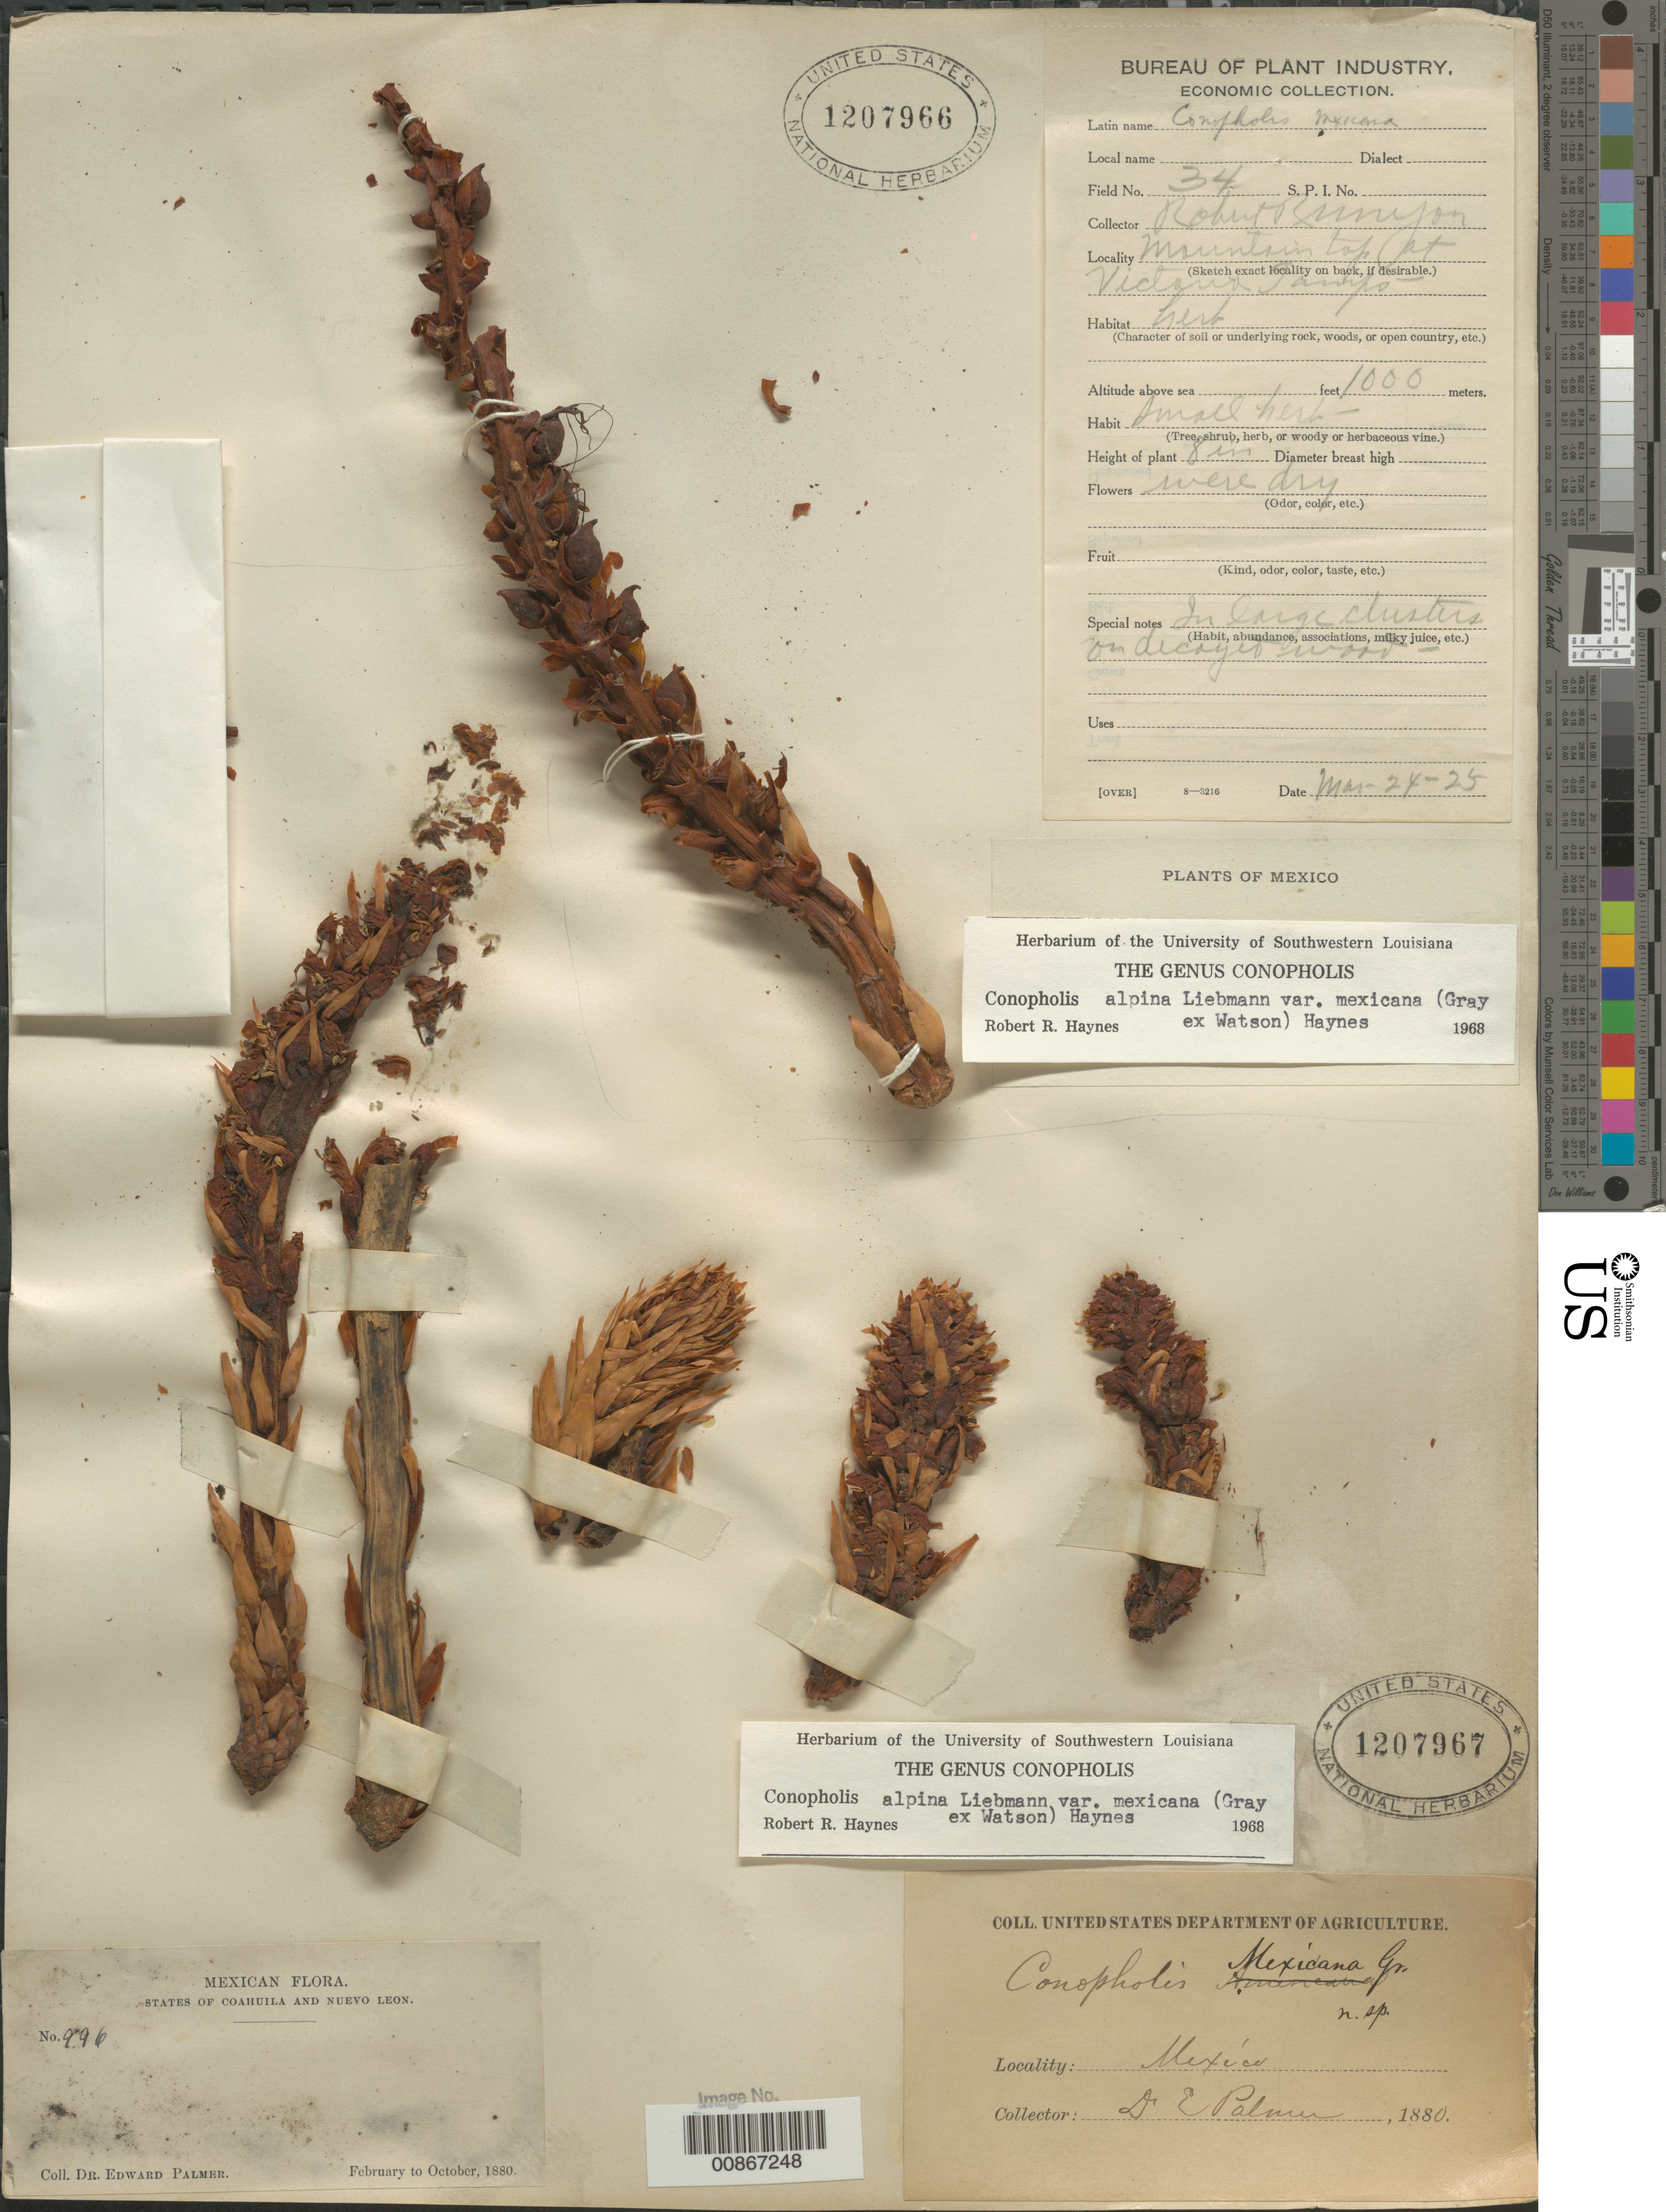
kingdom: Plantae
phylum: Tracheophyta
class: Magnoliopsida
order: Lamiales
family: Orobanchaceae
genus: Conopholis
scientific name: Conopholis alpina var. mexicana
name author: (A. Gray ex S. Watson) R.R. Haynes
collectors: E. Palmer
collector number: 996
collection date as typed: Feb 1880 to -- Oct 1880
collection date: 1880-02/1880-10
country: Mexico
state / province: Coahuila / Nuevo León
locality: States of Coahuila and Nuevo León.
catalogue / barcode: US 1207967